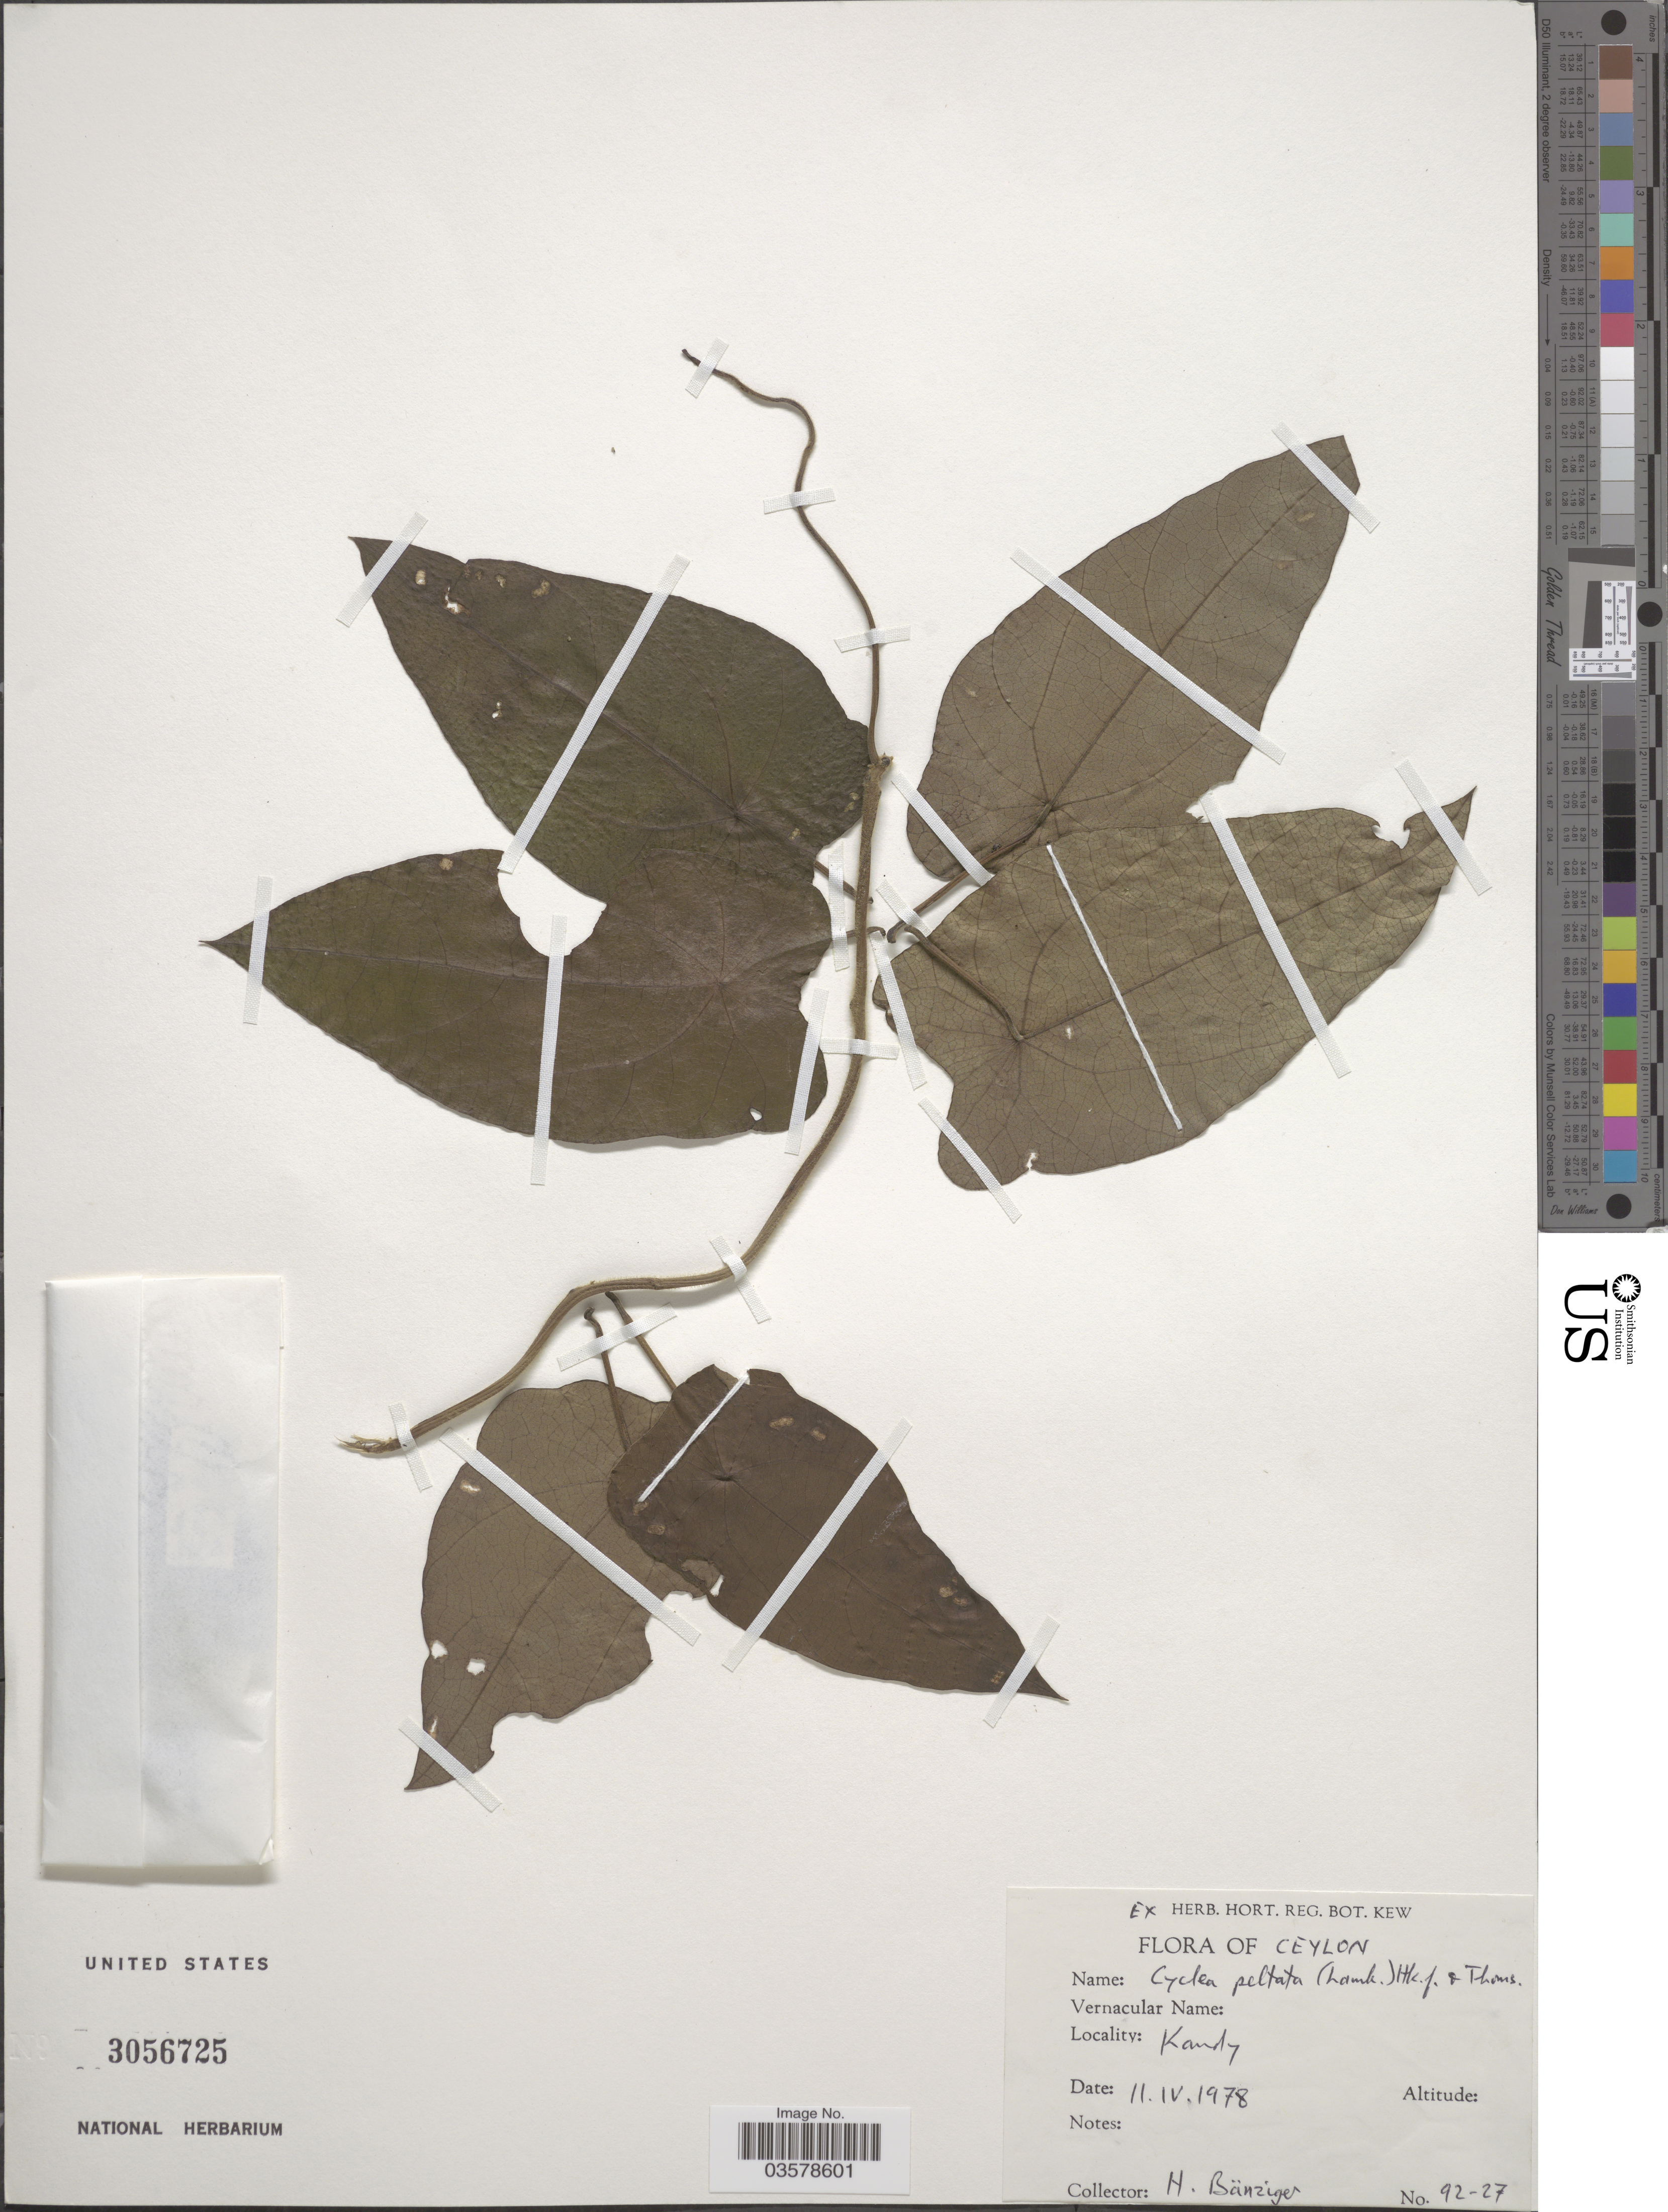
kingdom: Plantae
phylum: Tracheophyta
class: Magnoliopsida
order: Ranunculales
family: Menispermaceae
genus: Cyclea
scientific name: Cyclea peltata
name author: (Lam.) Hook. f. & Thomson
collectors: H. Bänziger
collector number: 92-27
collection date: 1978-04-11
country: Sri Lanka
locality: Ceylon. Kandy.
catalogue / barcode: US 3056725